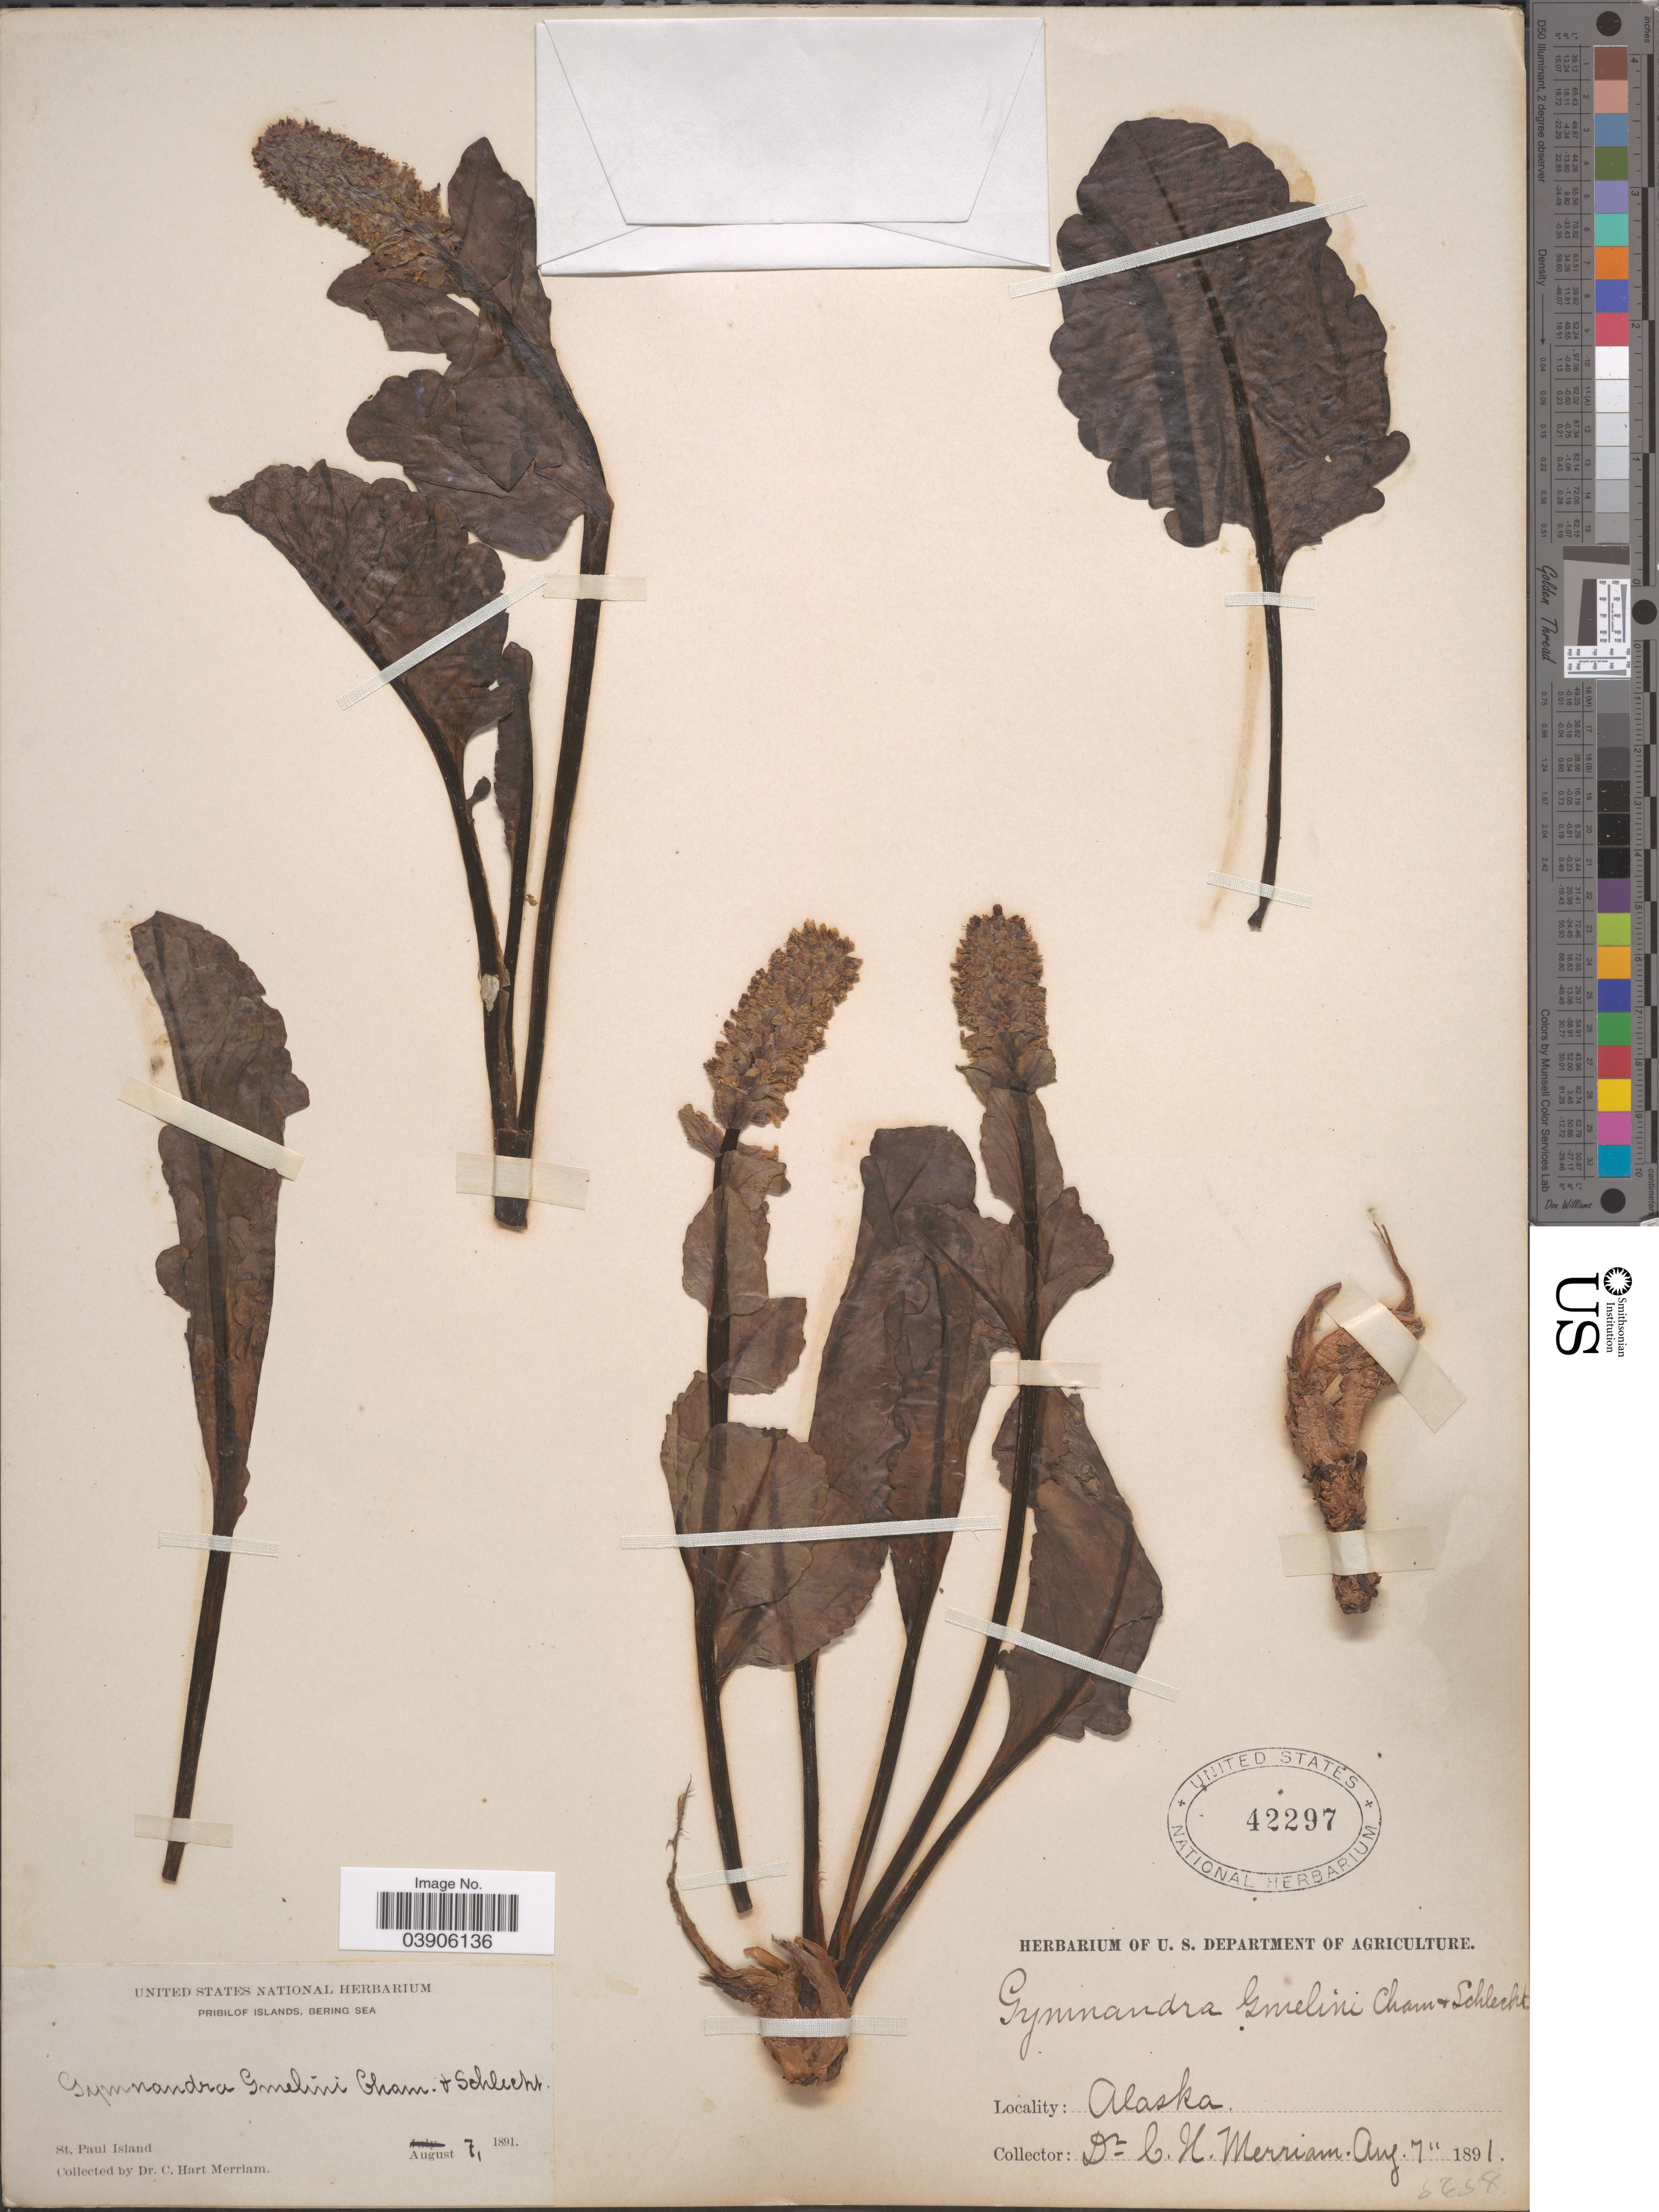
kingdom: Plantae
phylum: Tracheophyta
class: Magnoliopsida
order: Lamiales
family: Plantaginaceae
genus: Lagotis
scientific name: Lagotis glauca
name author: Gaertn.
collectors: C. Merriam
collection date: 1891-08-07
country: United States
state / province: Alaska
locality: Pribilof Islands, Bering Sea. St. Paul Island.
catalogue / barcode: US 42297